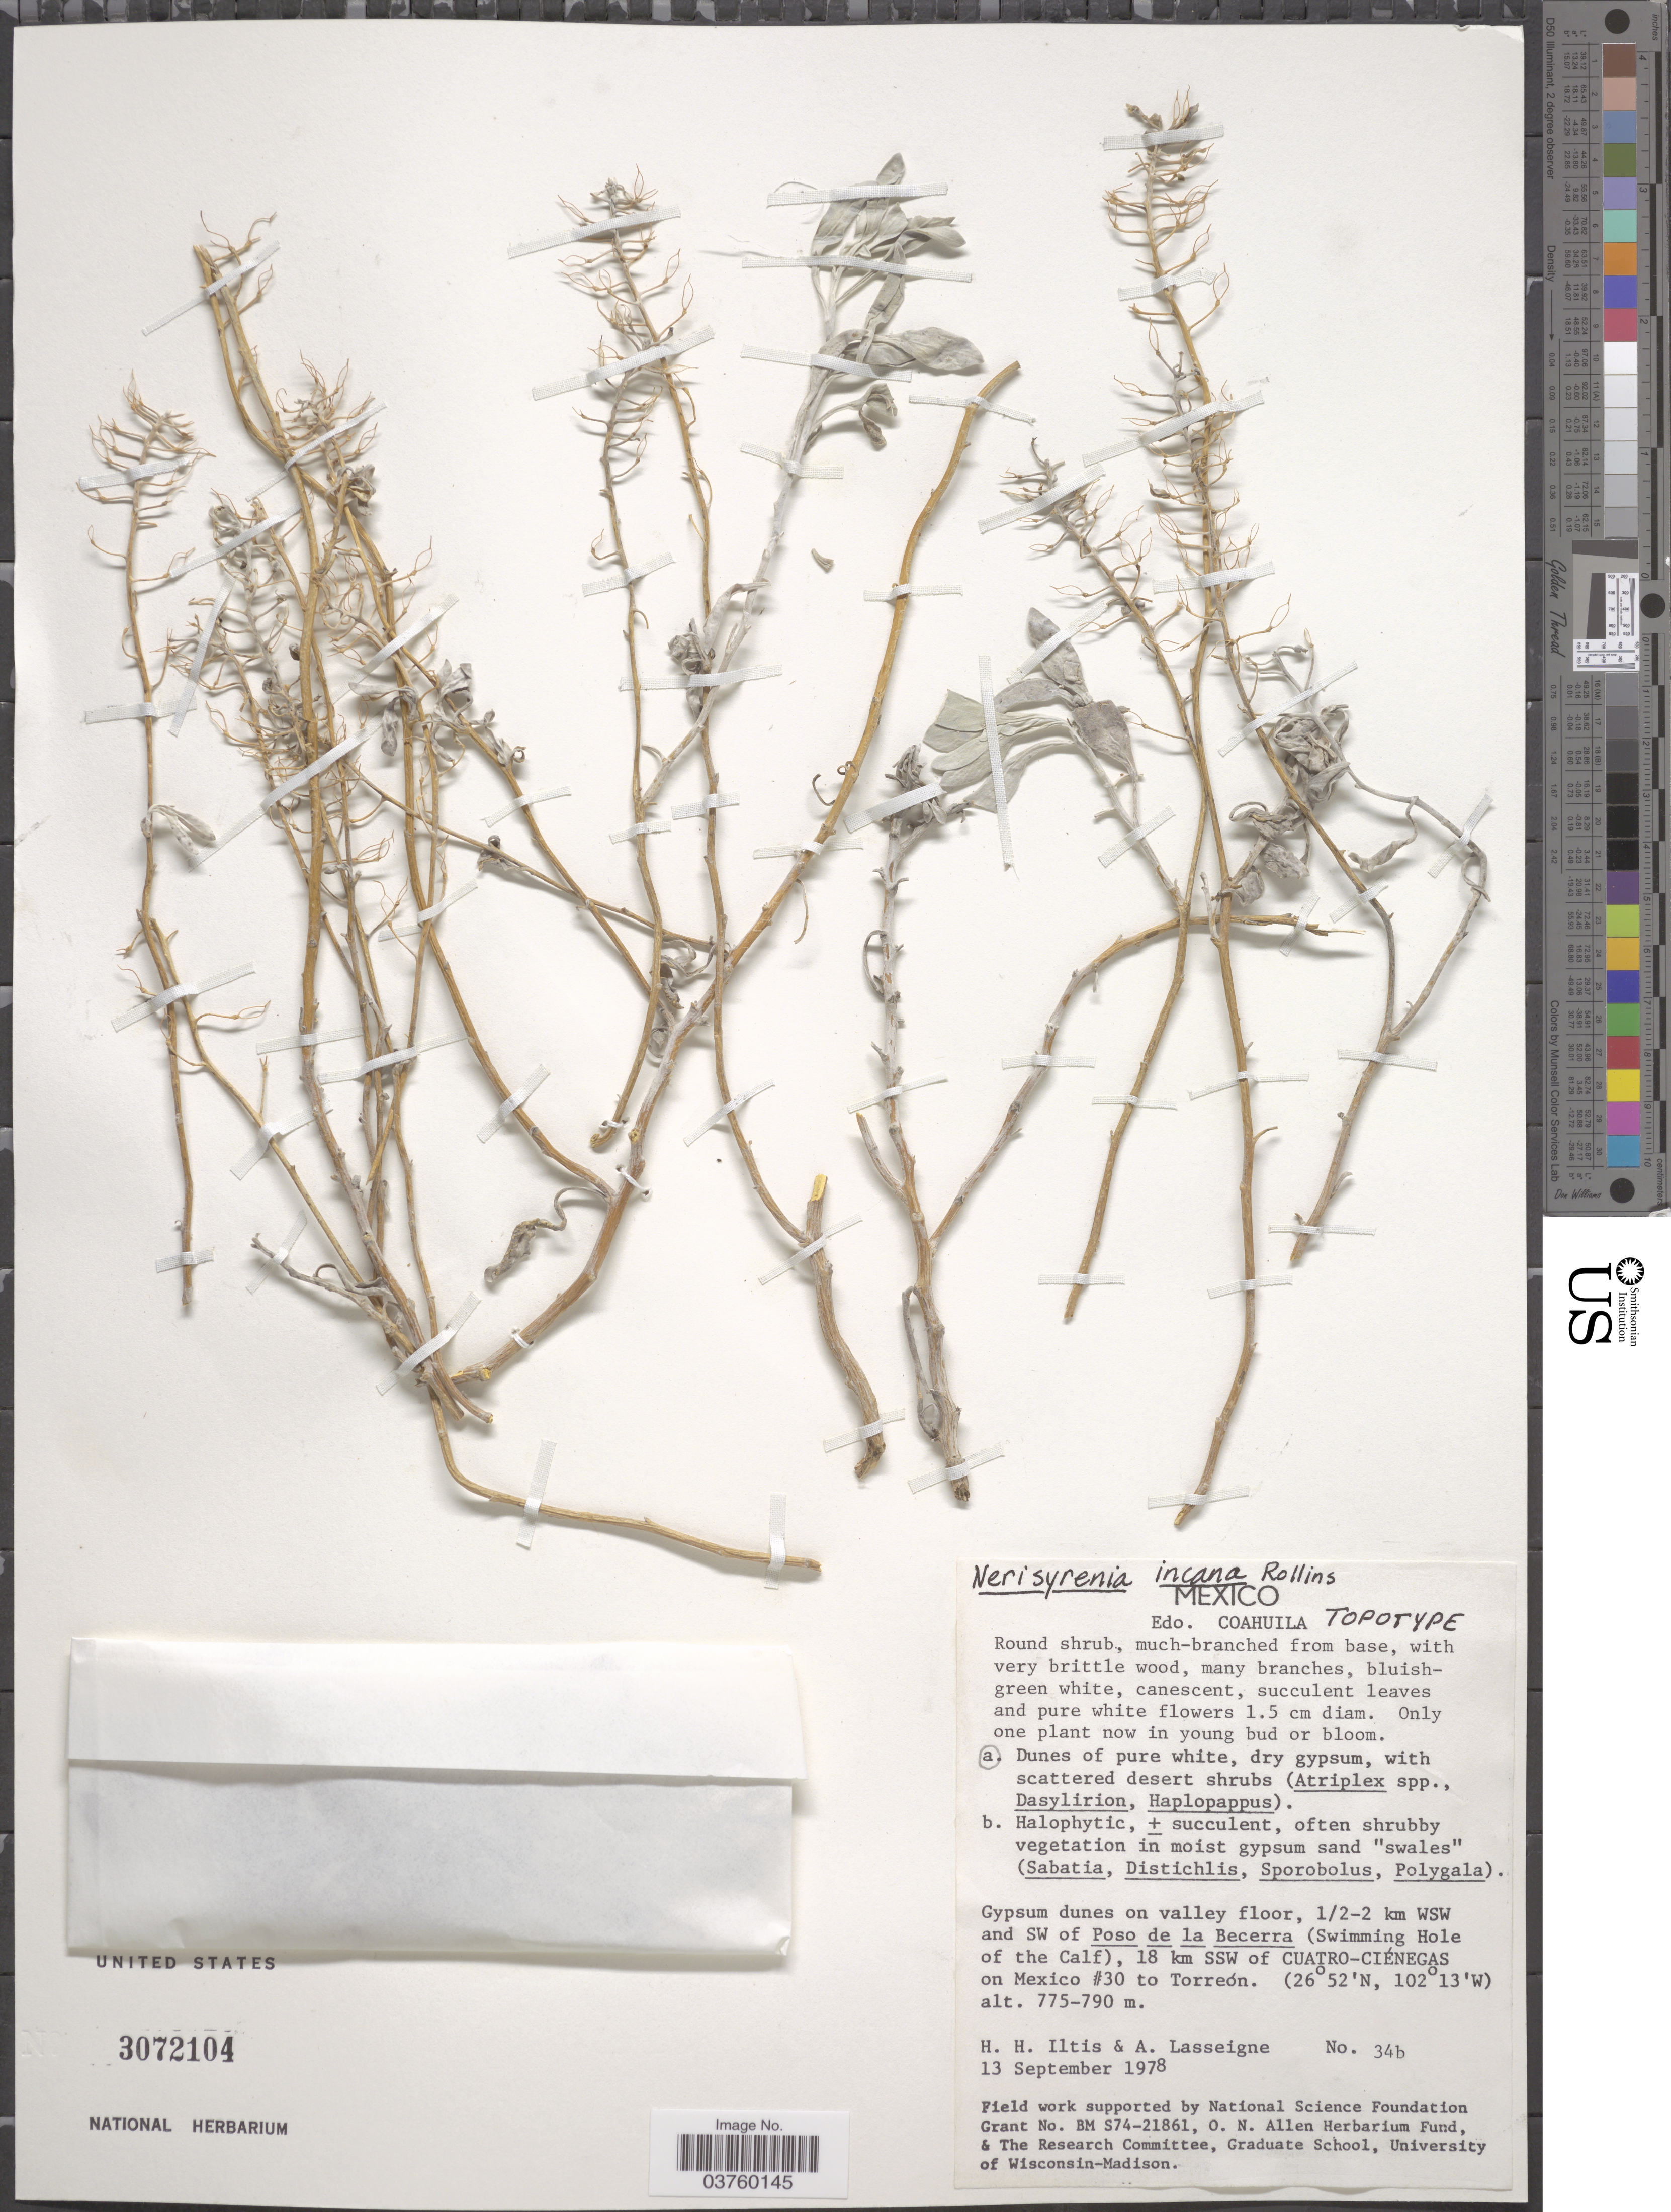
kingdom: Plantae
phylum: Tracheophyta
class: Magnoliopsida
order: Brassicales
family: Brassicaceae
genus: Nerisyrenia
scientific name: Nerisyrenia incana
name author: Rollins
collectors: H. H. Iltis & A. Lasseigne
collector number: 34b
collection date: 1978-09-13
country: Mexico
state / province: Coahuila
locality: ½-2 km WSW and SW of Poso de la Becerra (Swimming Hole of the Calf), 18 km SSW of Cuatro-Ciénegas on Mexico # 30 to Torreón.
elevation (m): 775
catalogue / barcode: US 3072104